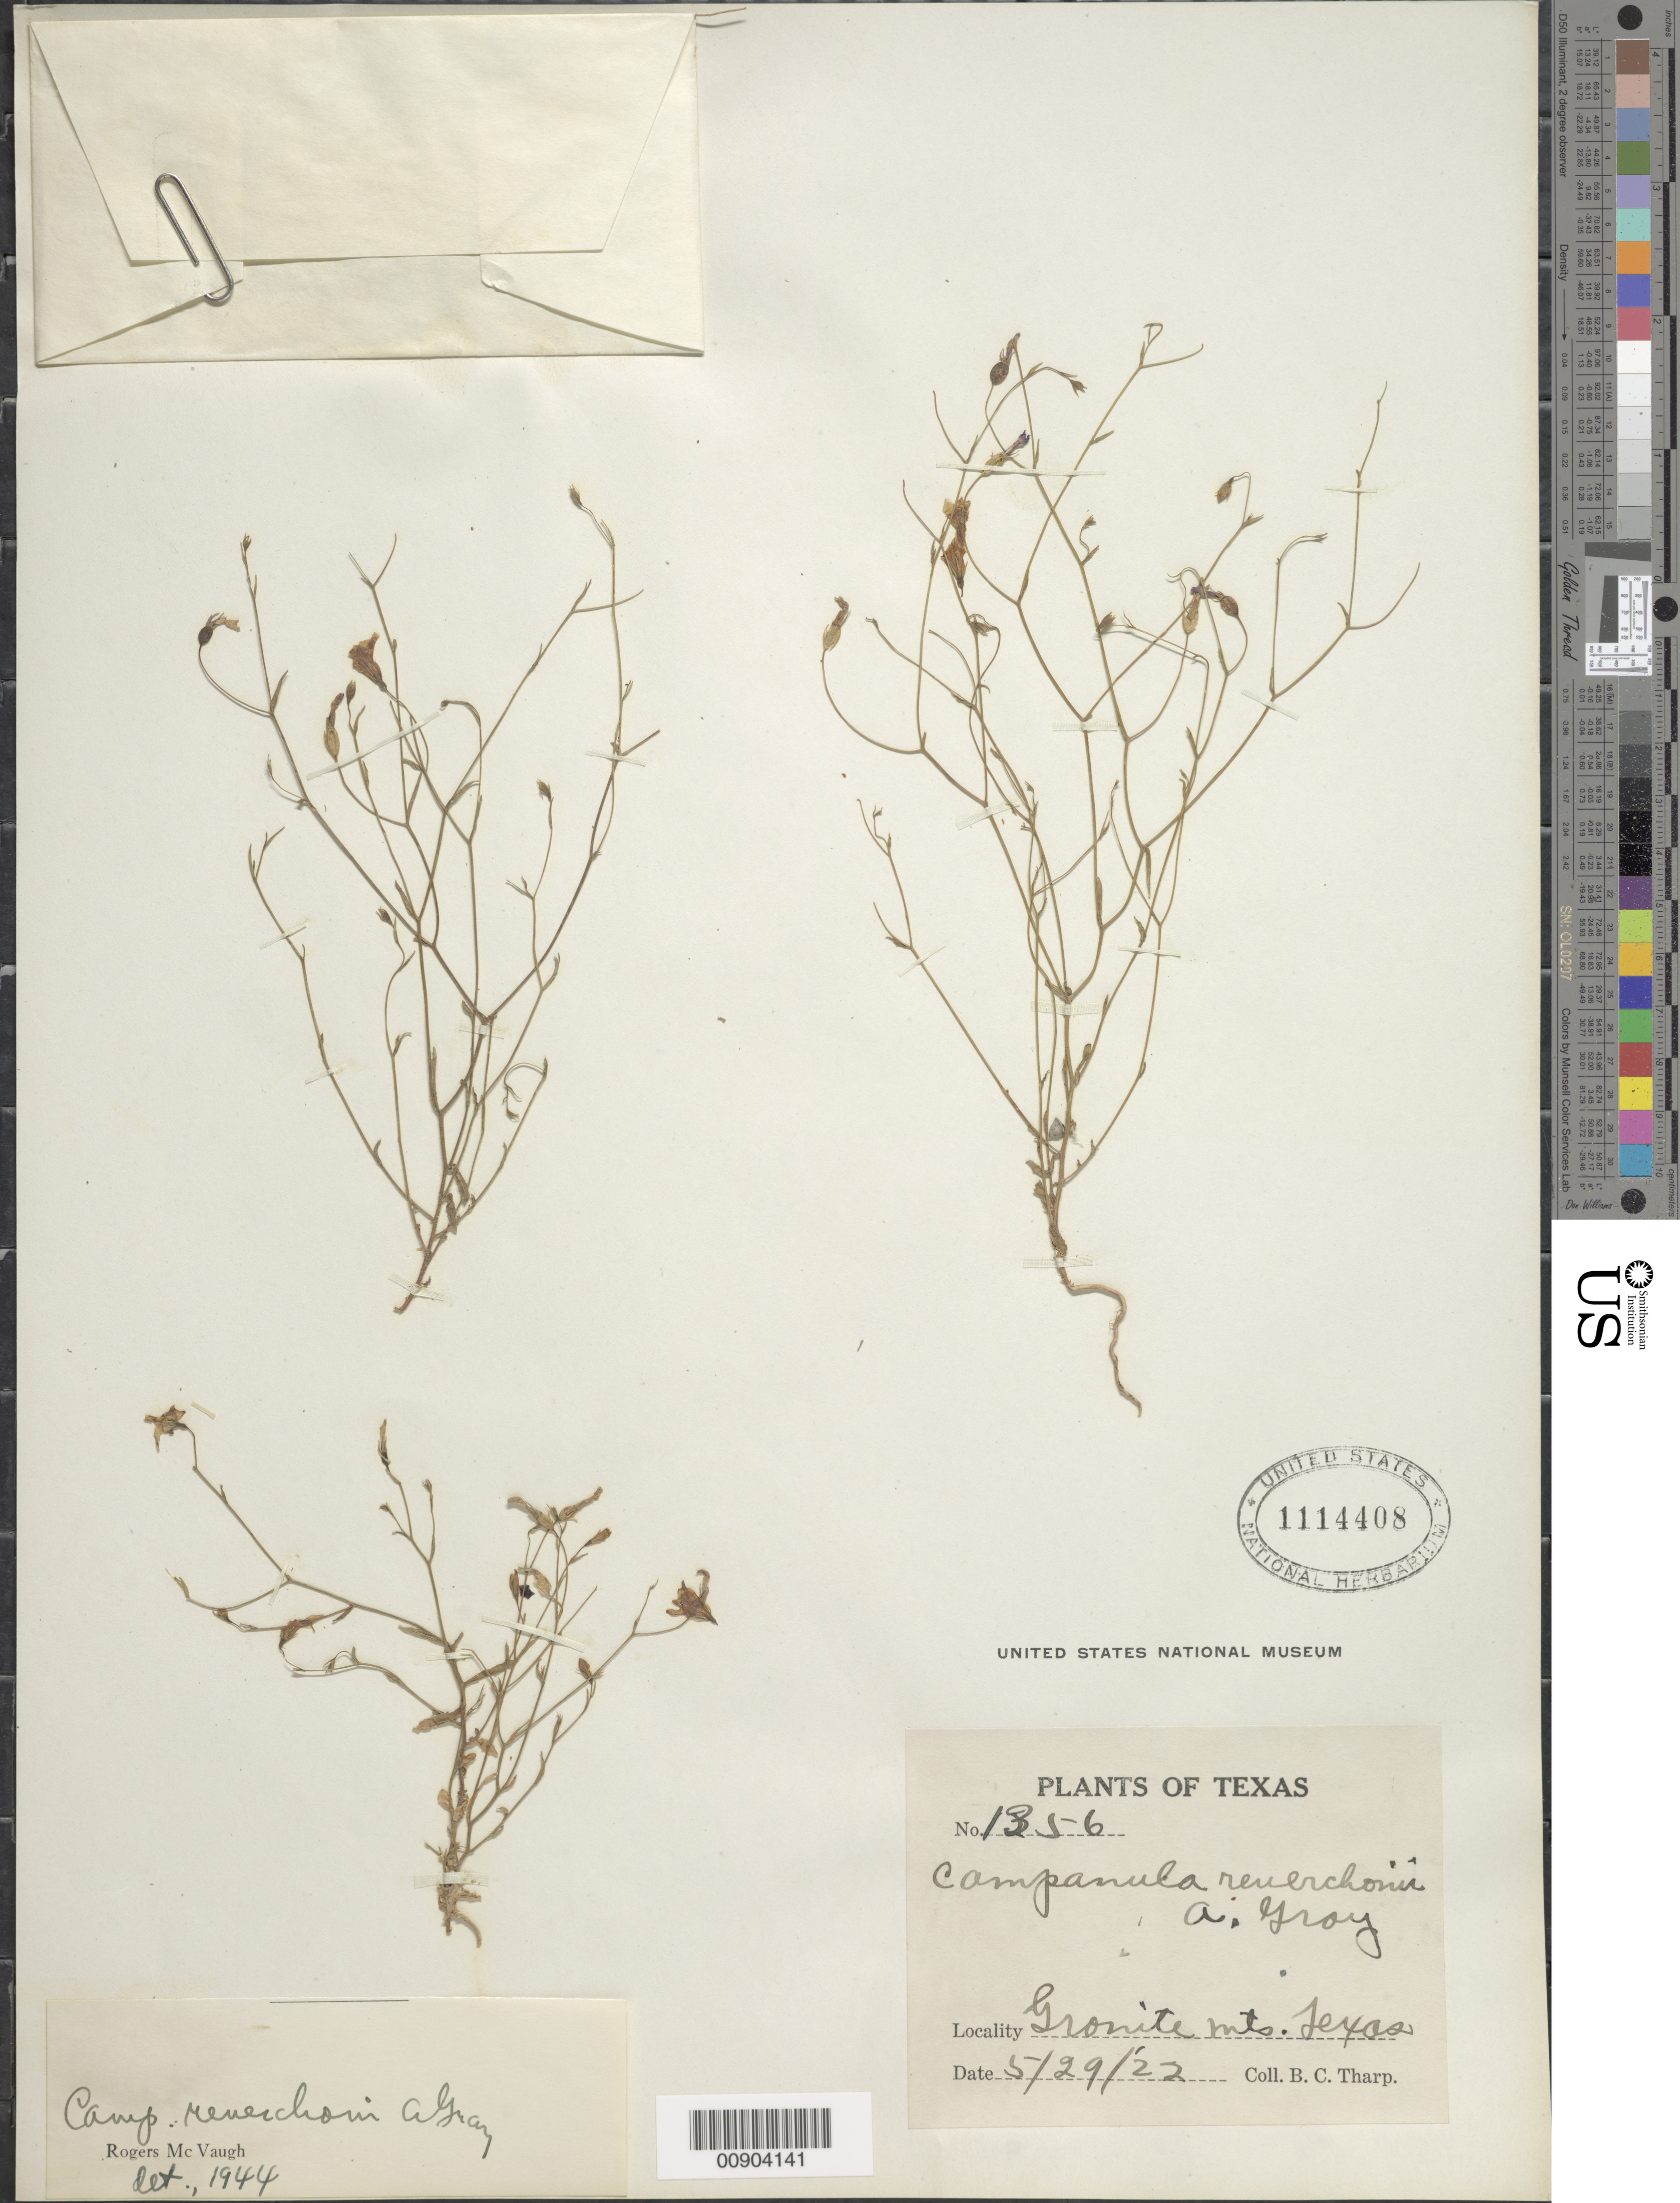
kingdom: Plantae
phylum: Tracheophyta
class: Magnoliopsida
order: Asterales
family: Campanulaceae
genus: Campanula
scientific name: Campanula reverchonii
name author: A. Gray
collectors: B. C. Tharp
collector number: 1356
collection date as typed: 29 May 1922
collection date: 1922-05-29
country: United States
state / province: Texas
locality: Granite Mountains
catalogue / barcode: US 1114408